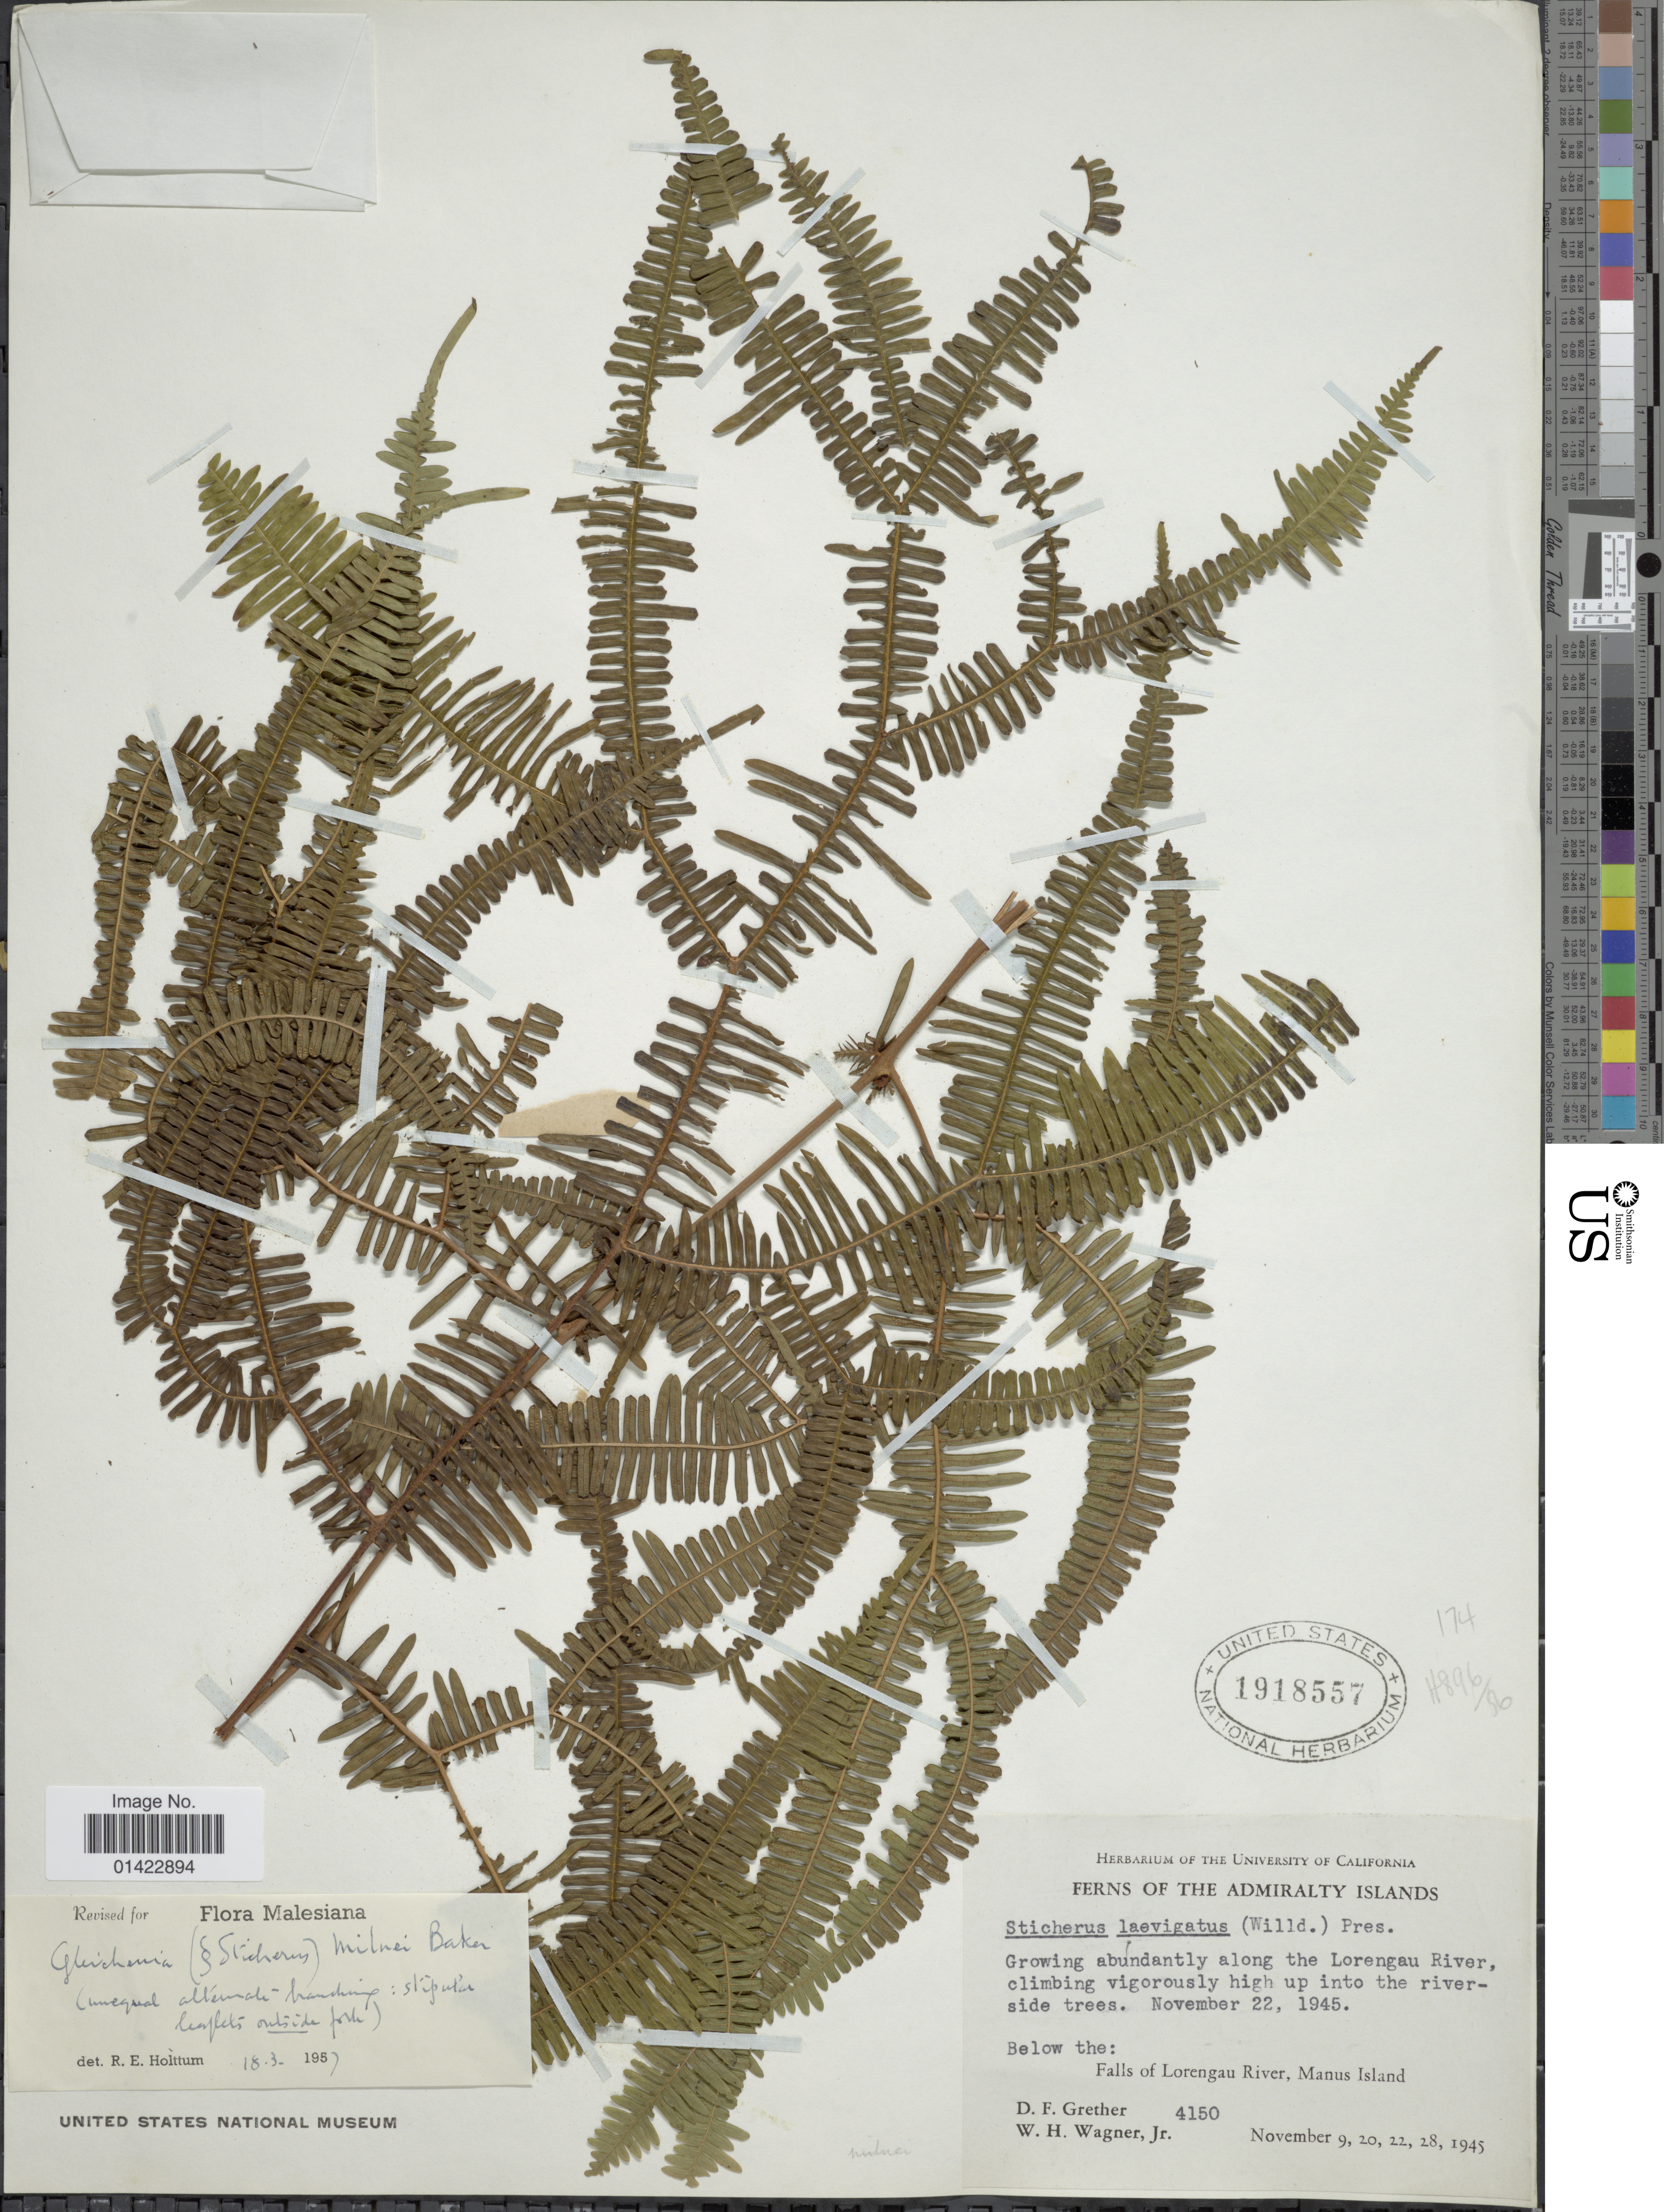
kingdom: Plantae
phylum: Tracheophyta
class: Polypodiopsida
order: Gleicheniales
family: Gleicheniaceae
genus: Sticherus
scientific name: Sticherus milnei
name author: (Baker) Ching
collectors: D. F. Grether & W. H. Wagner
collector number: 4150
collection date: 1945-11-09/1945-11-28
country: Papua New Guinea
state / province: Manus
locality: Growing abundantly along the Lorengau River. Below the: Falls of Lorengau River,Manus Island. Admiralty Islands.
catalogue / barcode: US 1918557